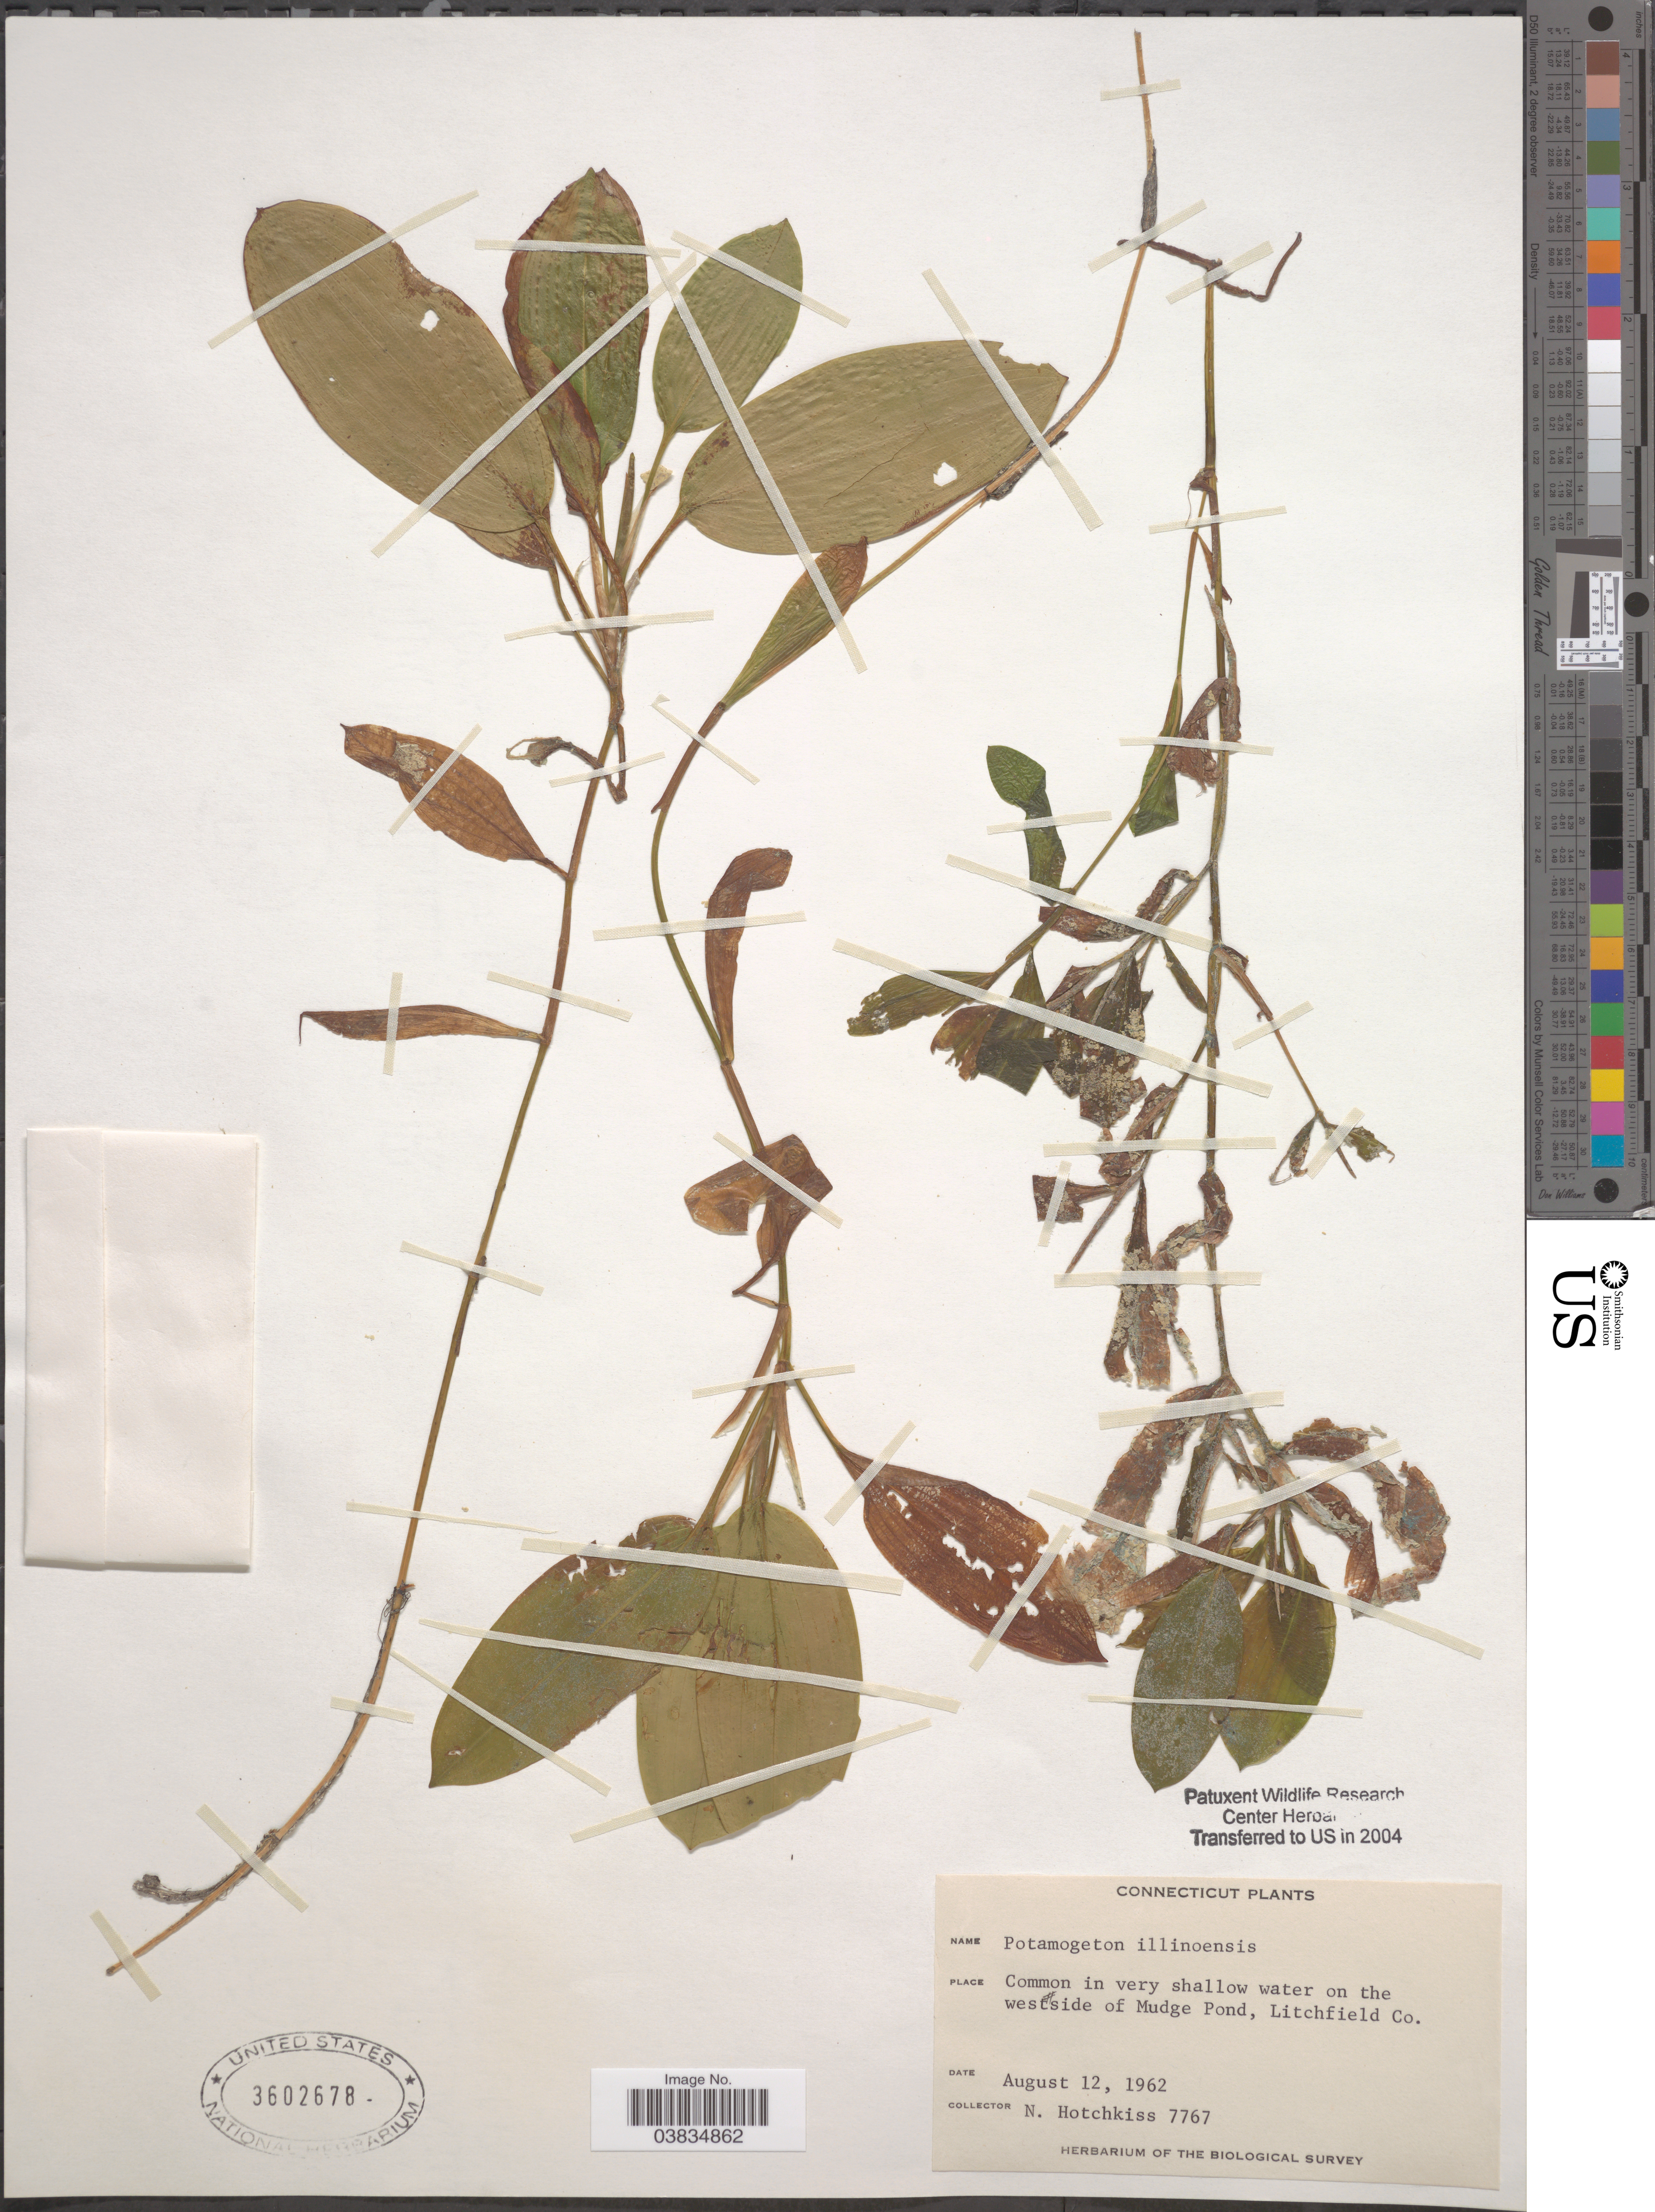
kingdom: Plantae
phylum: Tracheophyta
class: Liliopsida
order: Alismatales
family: Potamogetonaceae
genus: Potamogeton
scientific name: Potamogeton illinoensis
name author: Morong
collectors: N. Hotchkiss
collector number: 7767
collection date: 1962-08-12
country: United States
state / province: Connecticut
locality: In very shallow water on the westside of Mudge Pond, Litchfield Co.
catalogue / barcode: US 3602678